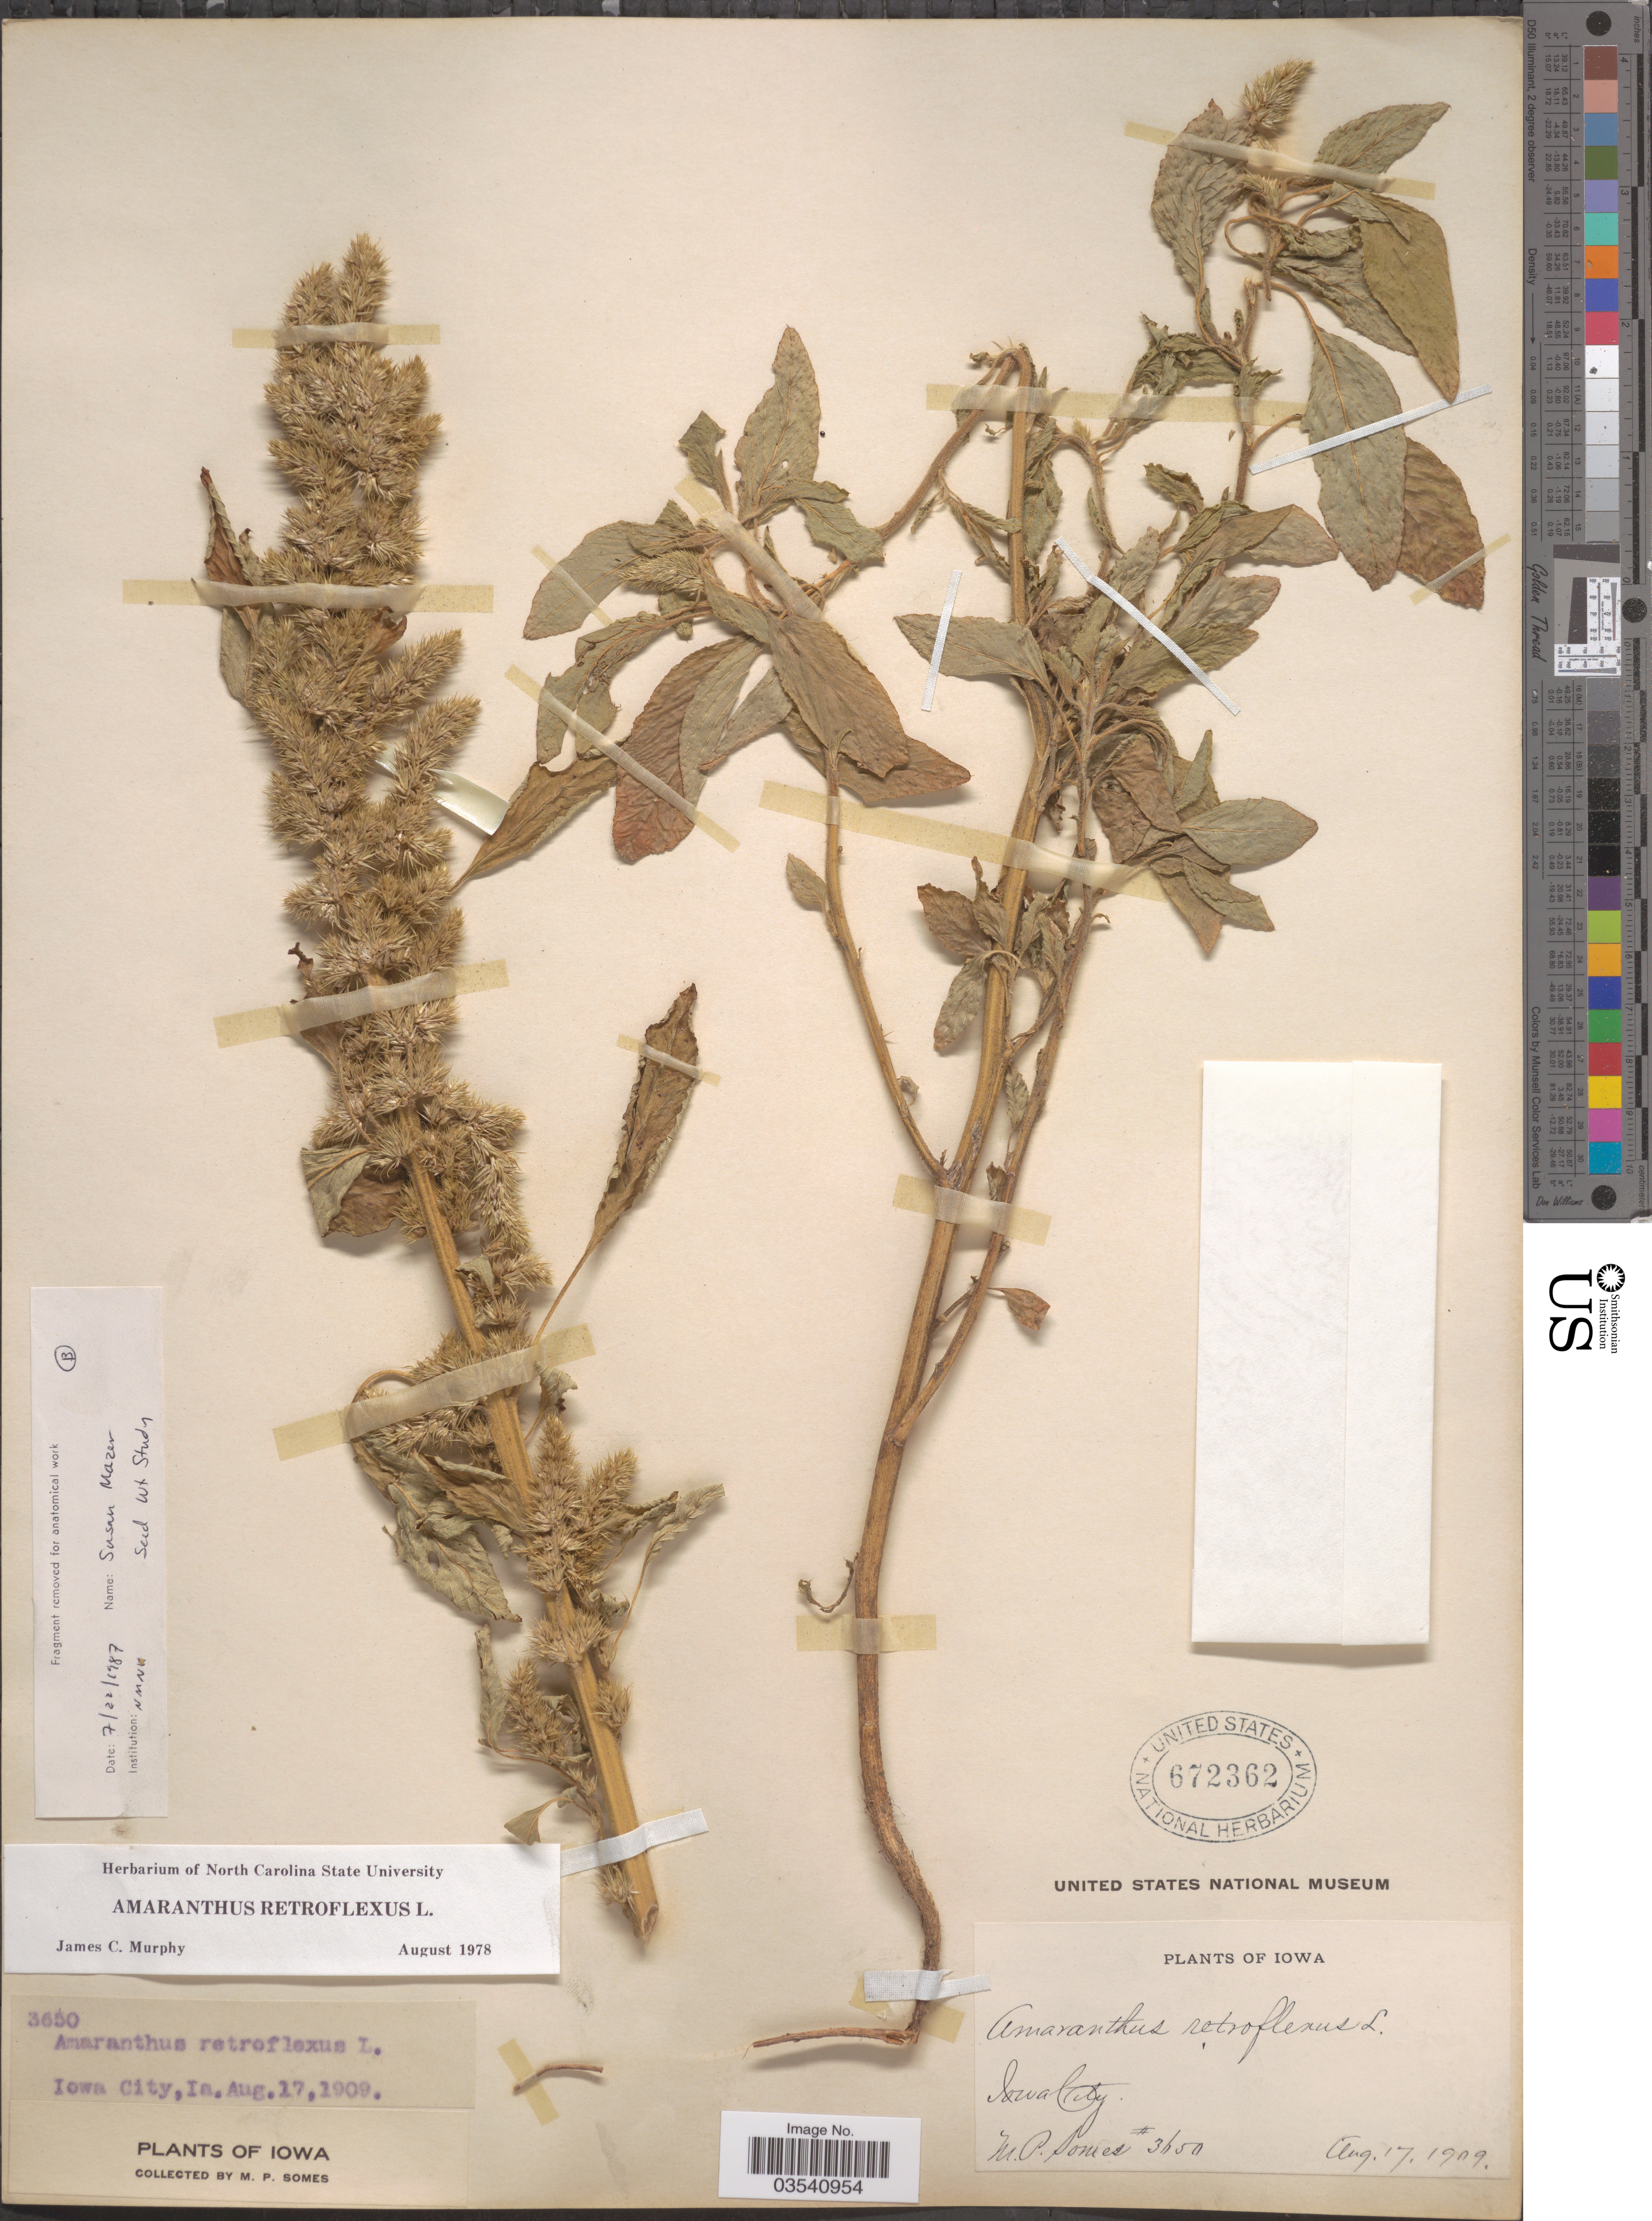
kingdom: Plantae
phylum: Tracheophyta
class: Magnoliopsida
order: Caryophyllales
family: Amaranthaceae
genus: Amaranthus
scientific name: Amaranthus retroflexus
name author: L.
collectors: M. Somes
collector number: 3650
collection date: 1909-08-17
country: United States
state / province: Iowa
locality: Iowa City.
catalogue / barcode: US 672362